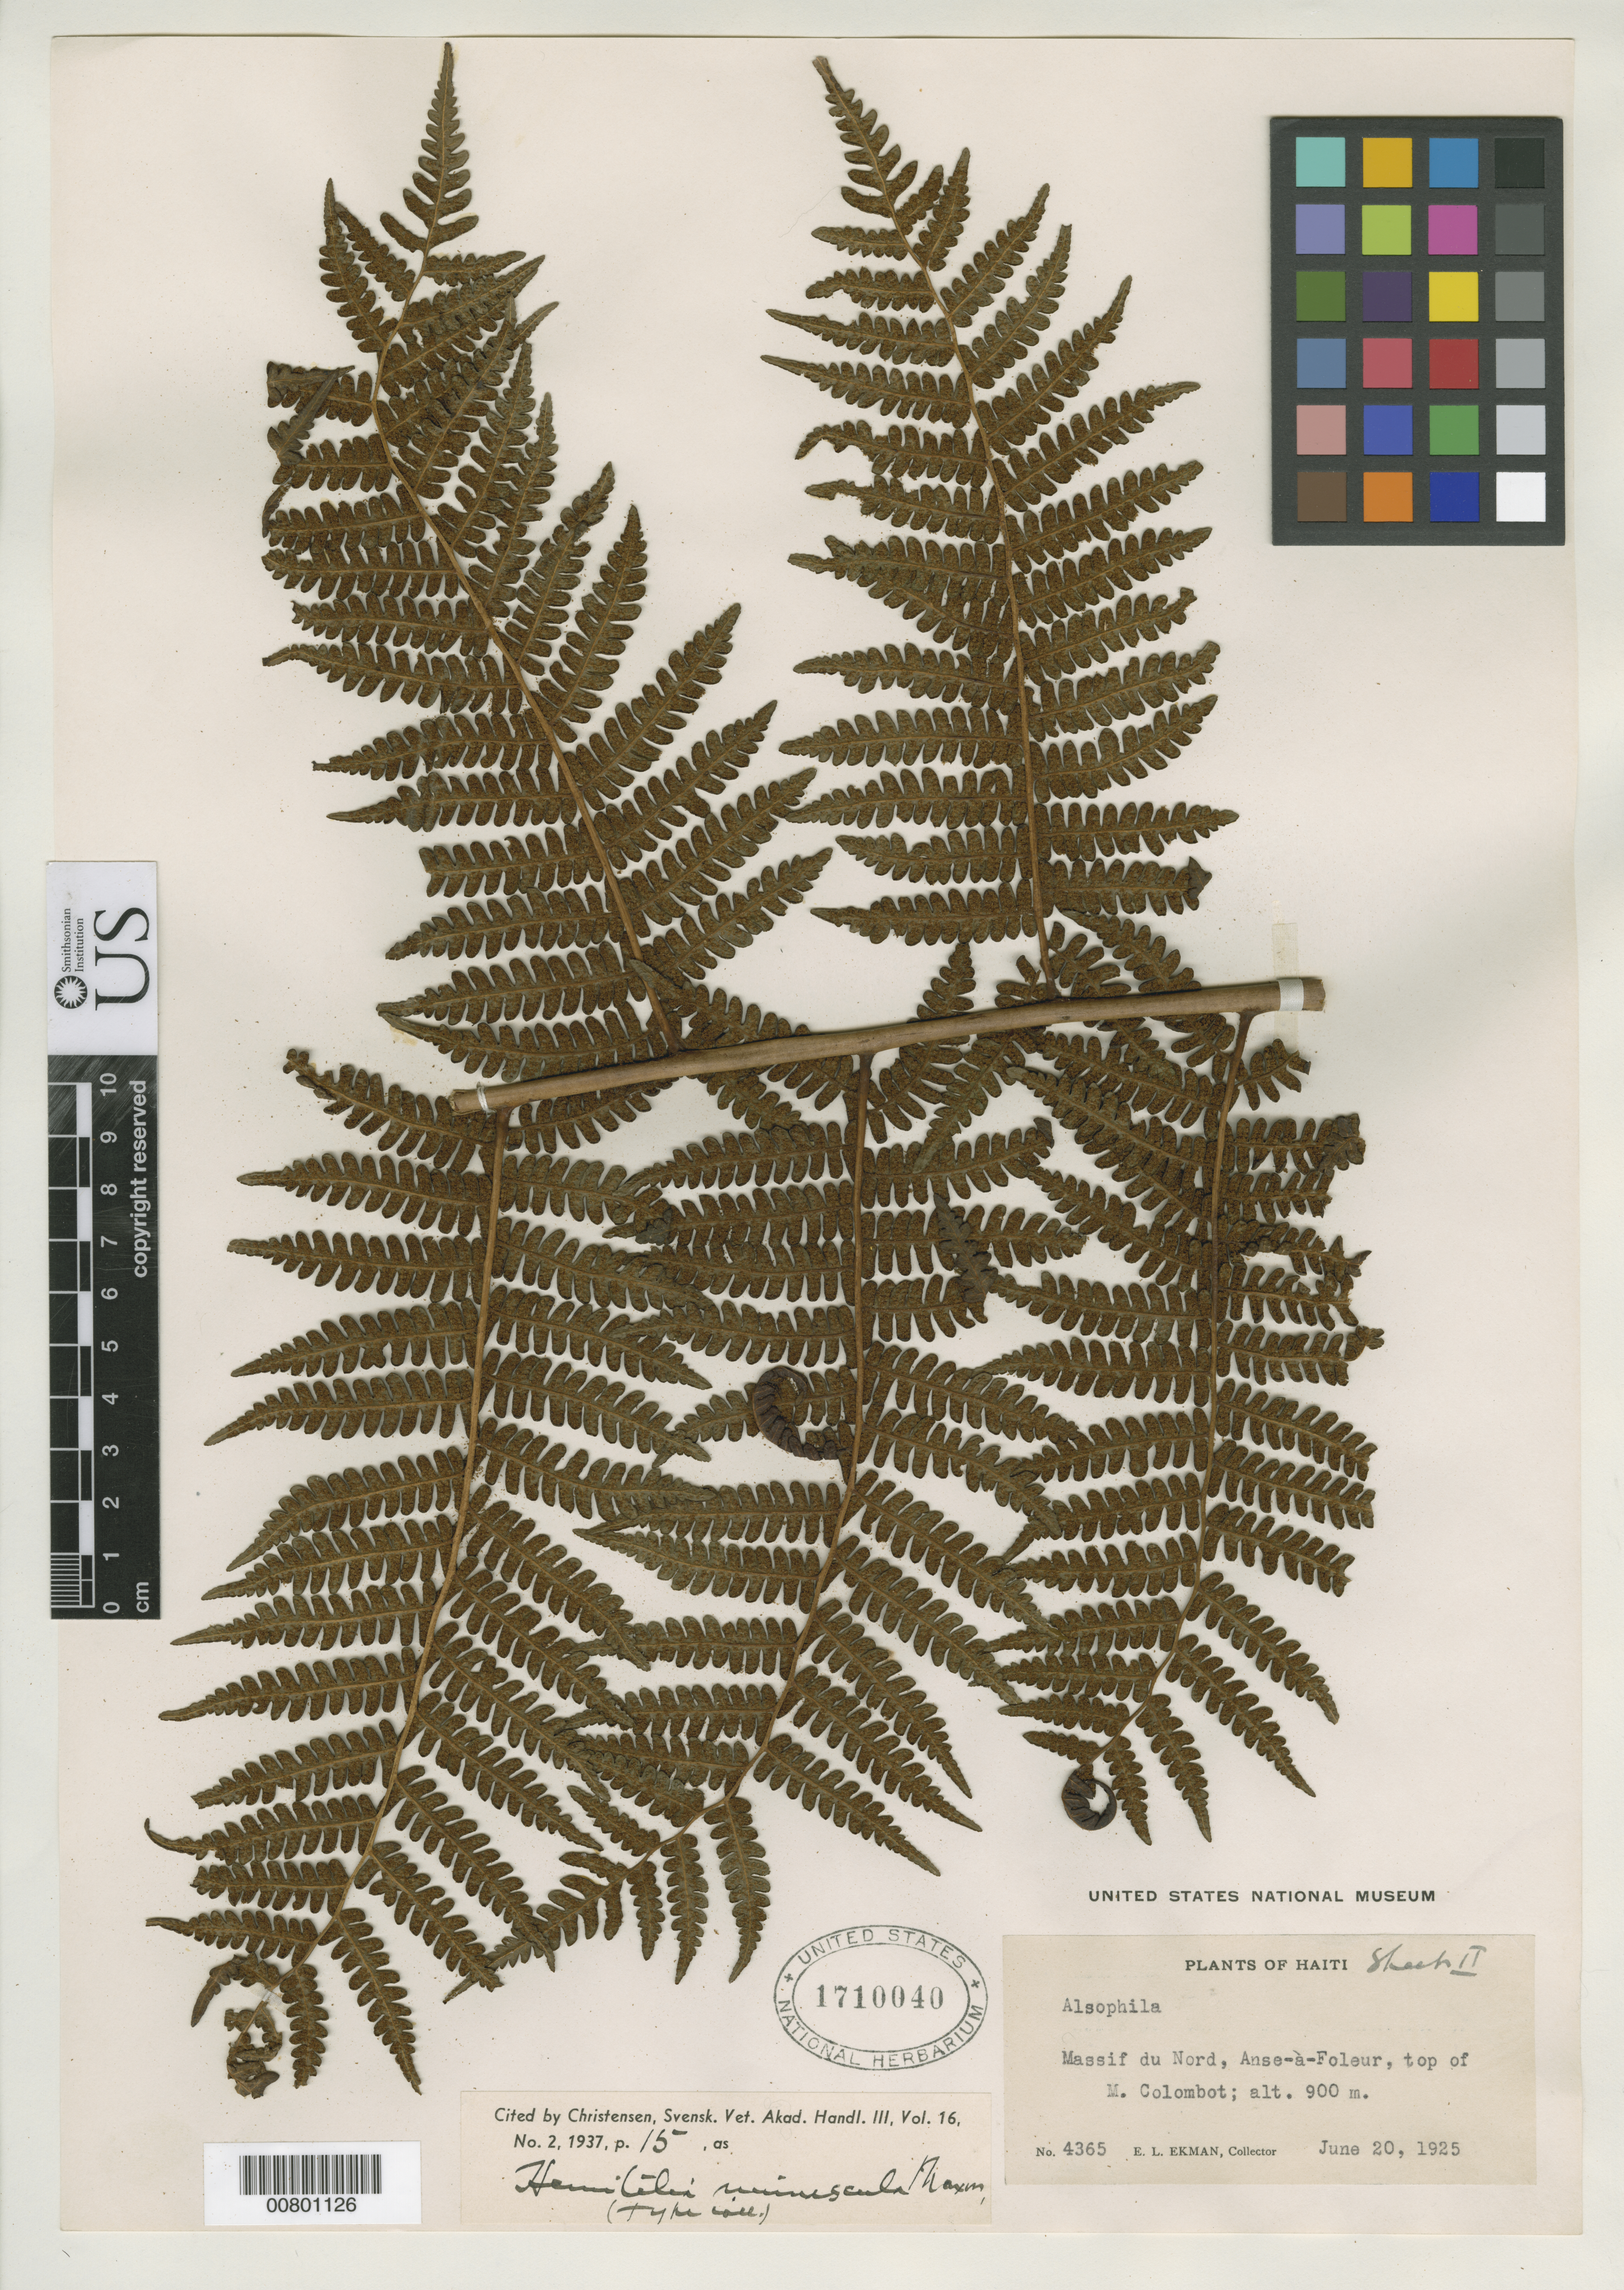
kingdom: Plantae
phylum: Tracheophyta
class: Polypodiopsida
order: Cyatheales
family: Cyatheaceae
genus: Hemitelia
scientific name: Hemitelia minuscula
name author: Maxon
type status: Isotype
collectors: E. L. Ekman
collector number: H4365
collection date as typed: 20 Jun 1925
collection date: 1925-06-20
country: Haiti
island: Hispaniola Island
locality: Massif du Nord, Anse-a-Foleur, Morne Colombeau.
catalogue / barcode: US 1710040